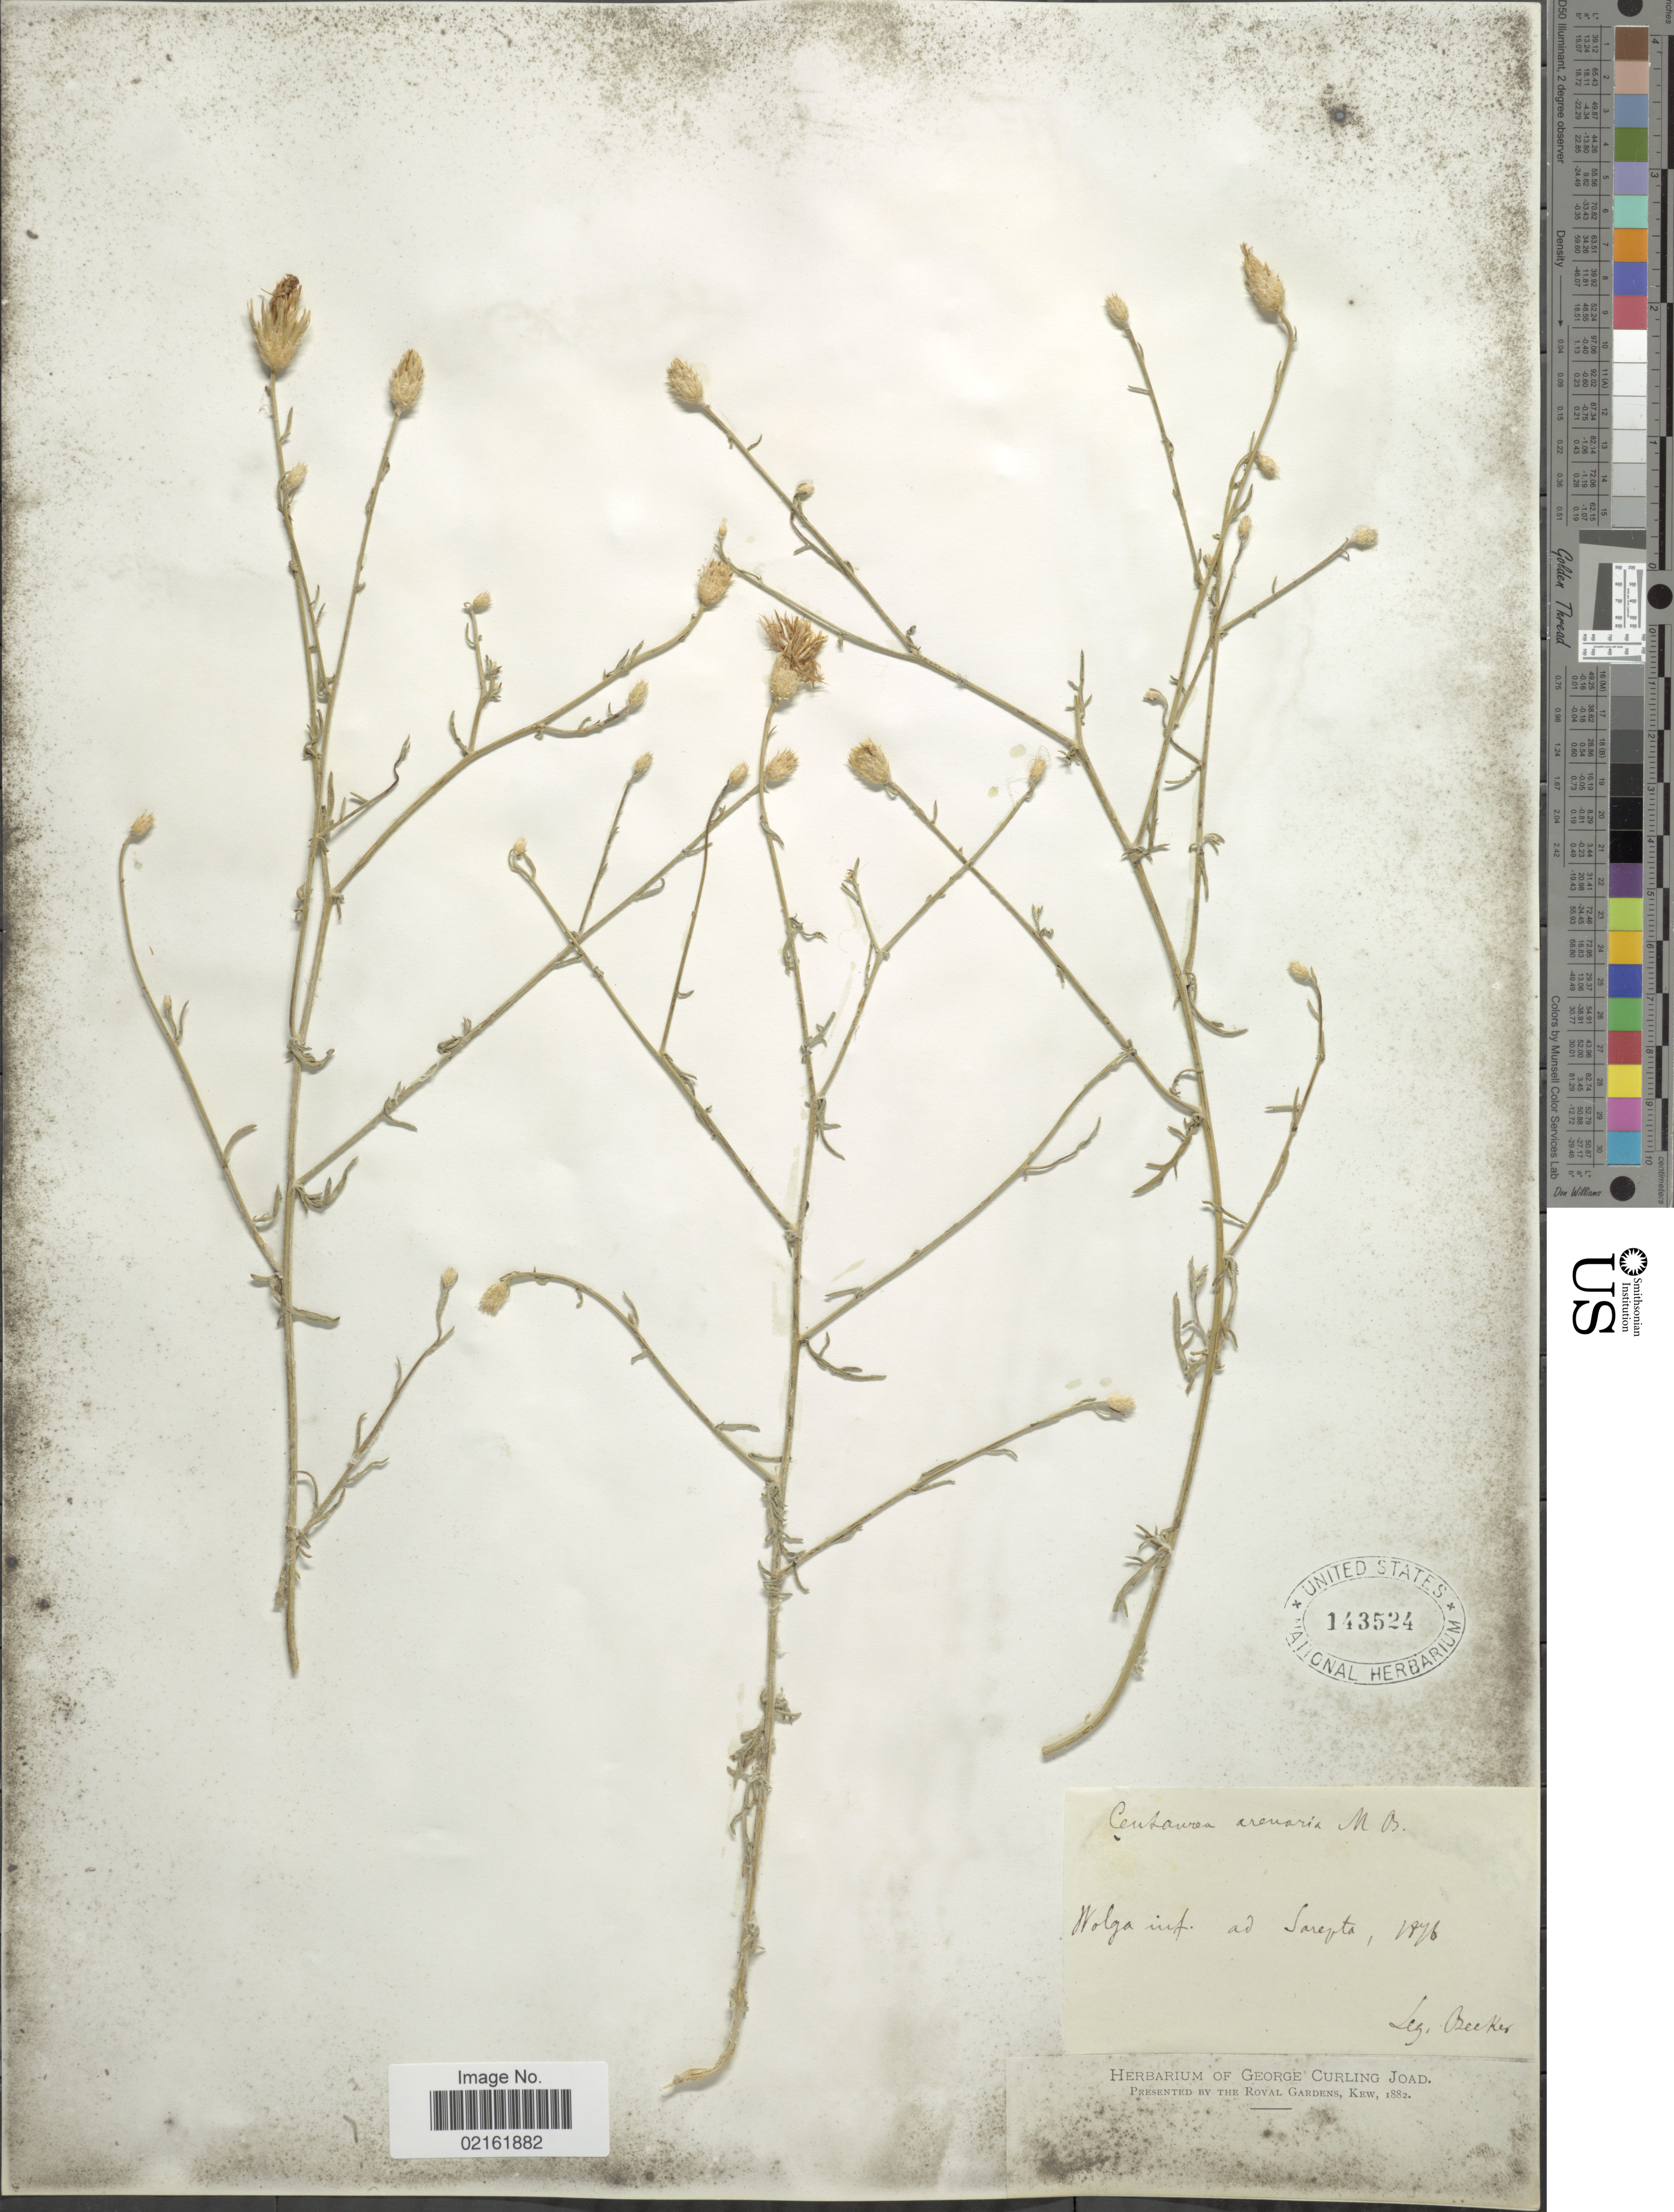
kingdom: Plantae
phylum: Tracheophyta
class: Magnoliopsida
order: Asterales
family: Asteraceae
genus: Centaurea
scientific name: Centaurea arenaria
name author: M. Bieb.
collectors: -. Becker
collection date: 1896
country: Russian Federation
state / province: Volgograd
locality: Wolga inf. ad Sarepta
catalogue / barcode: US 143524